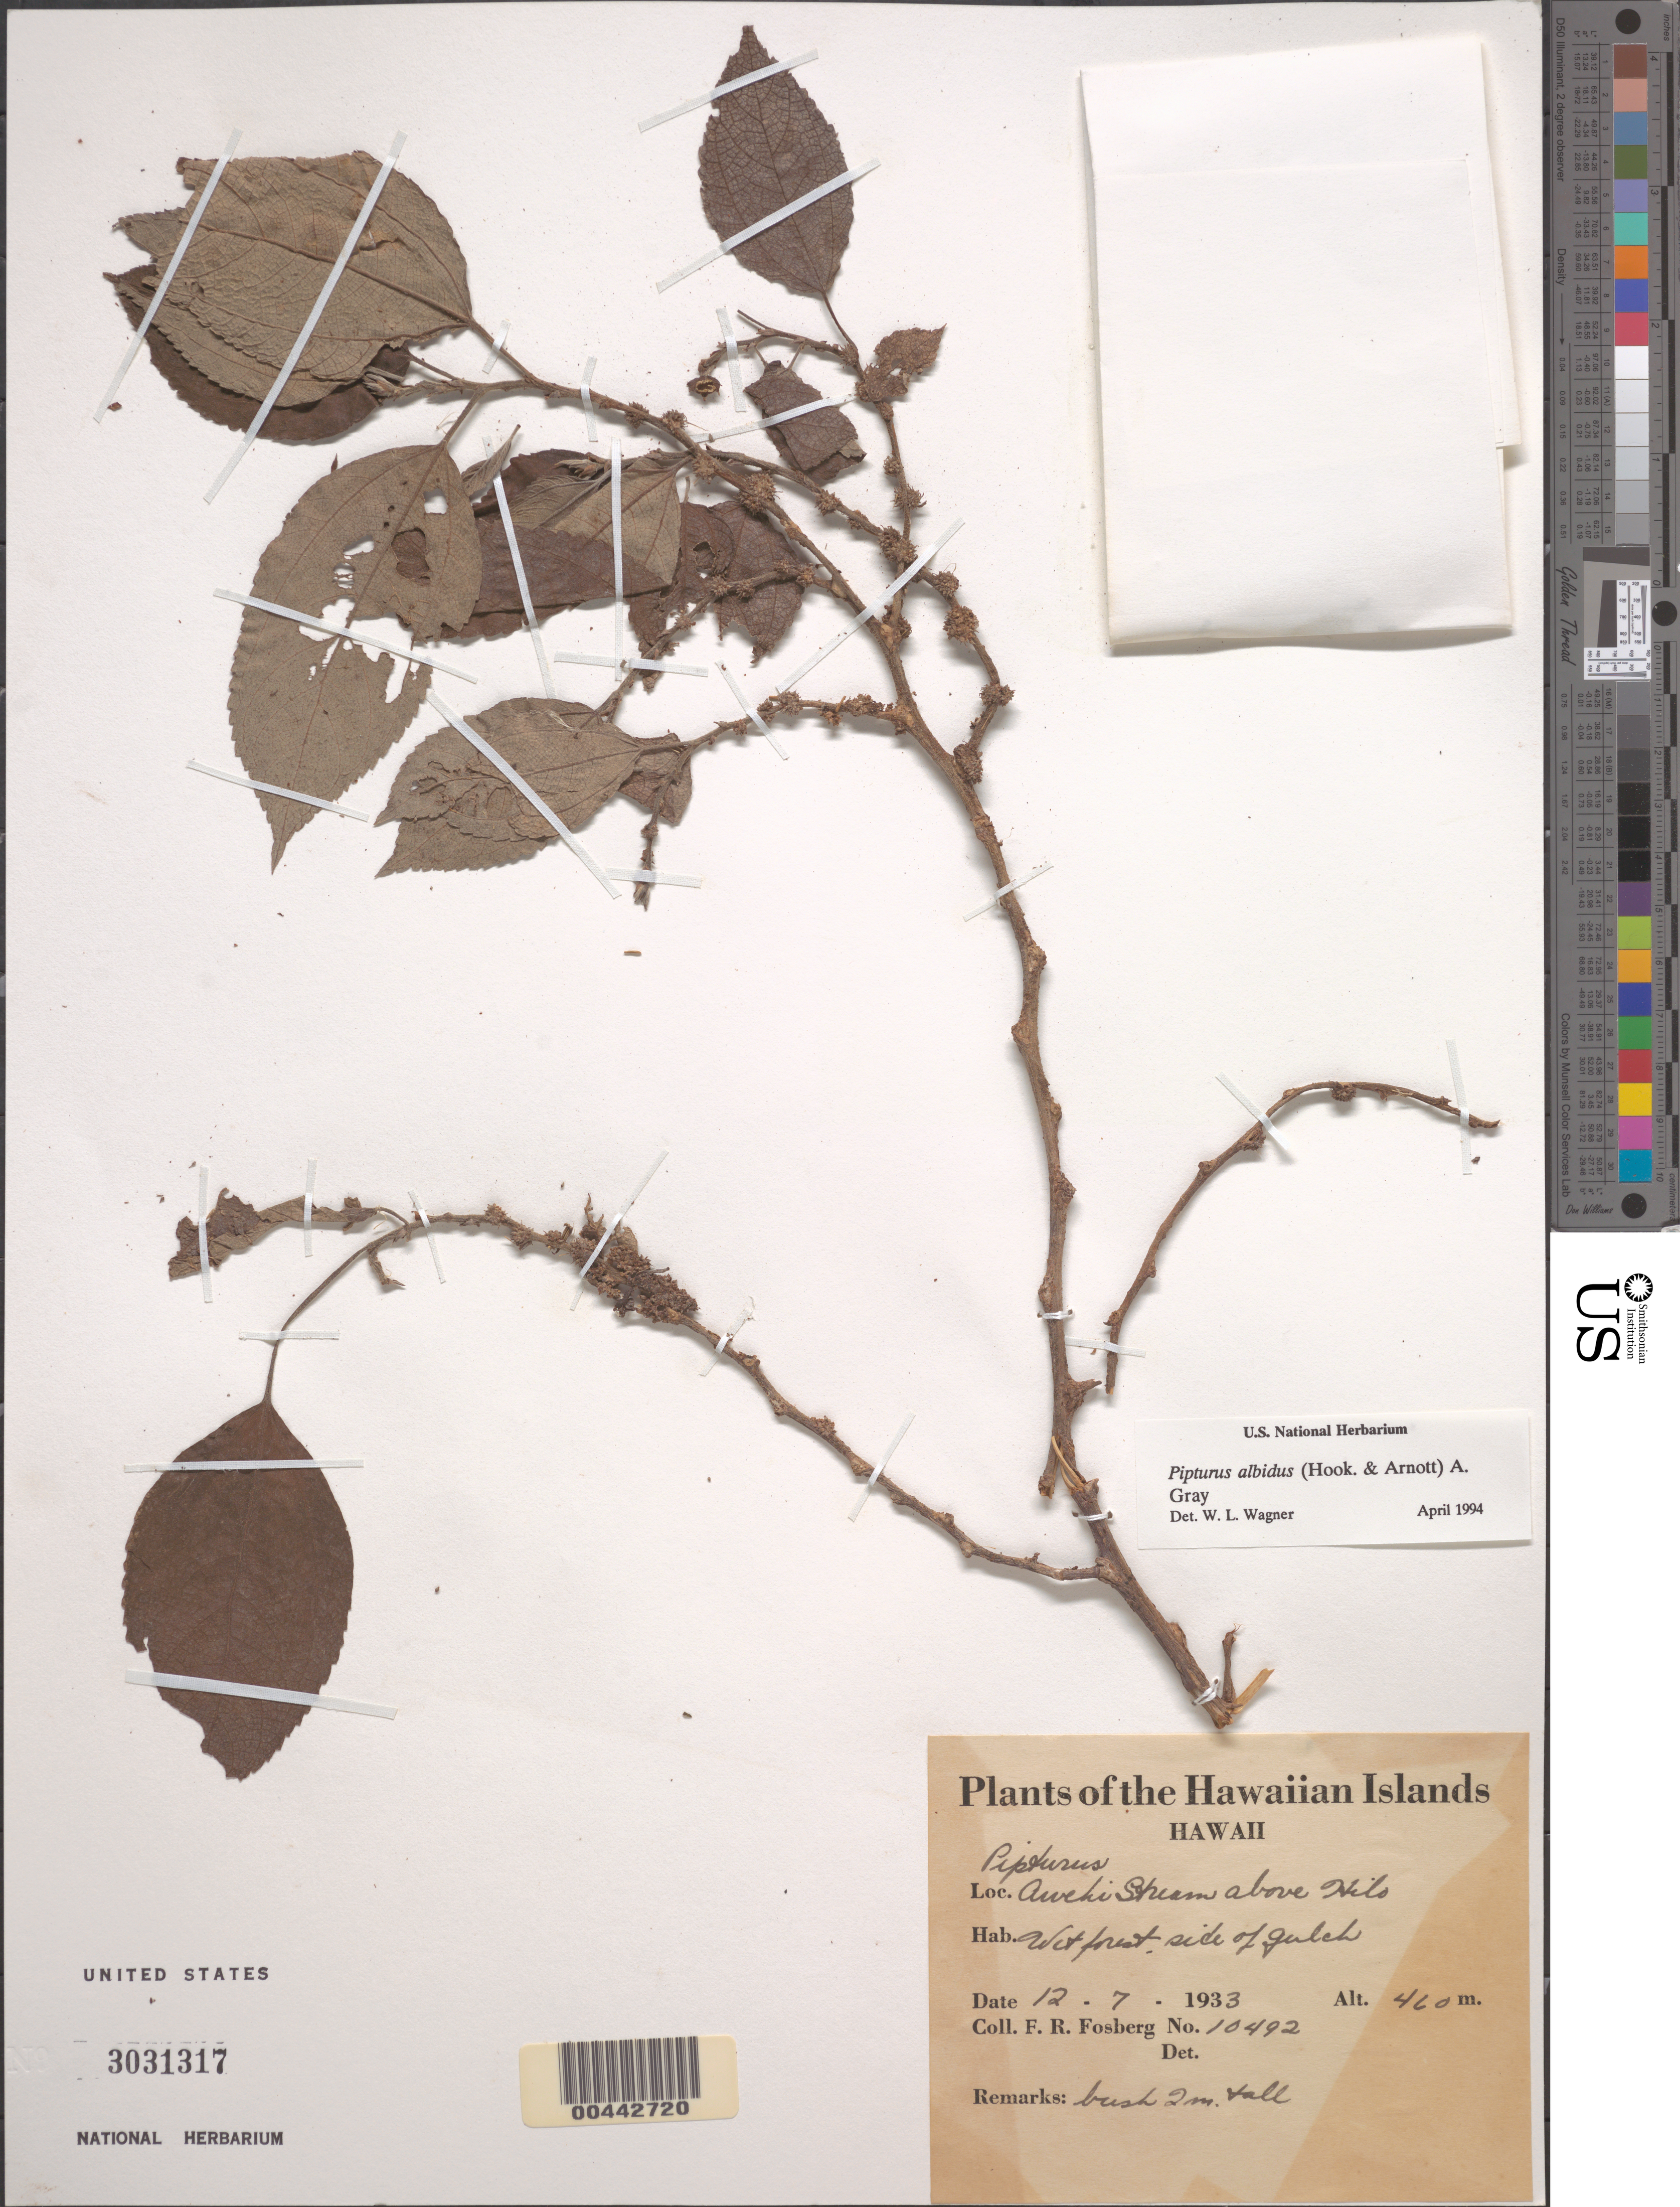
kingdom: Plantae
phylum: Tracheophyta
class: Magnoliopsida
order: Rosales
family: Urticaceae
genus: Pipturus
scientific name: Pipturus albidus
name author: (Hook. & Arn.) A. Gray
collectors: F. R. Fosberg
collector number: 10492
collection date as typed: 12 Jul 1933 or 7 Dec 1933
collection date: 1933-07-12 or 1933-12-07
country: United States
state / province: Hawaii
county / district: Hawaii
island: Hawaii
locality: Awehi Stream above Hilo, side of gulch.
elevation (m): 460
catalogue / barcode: US 3031317